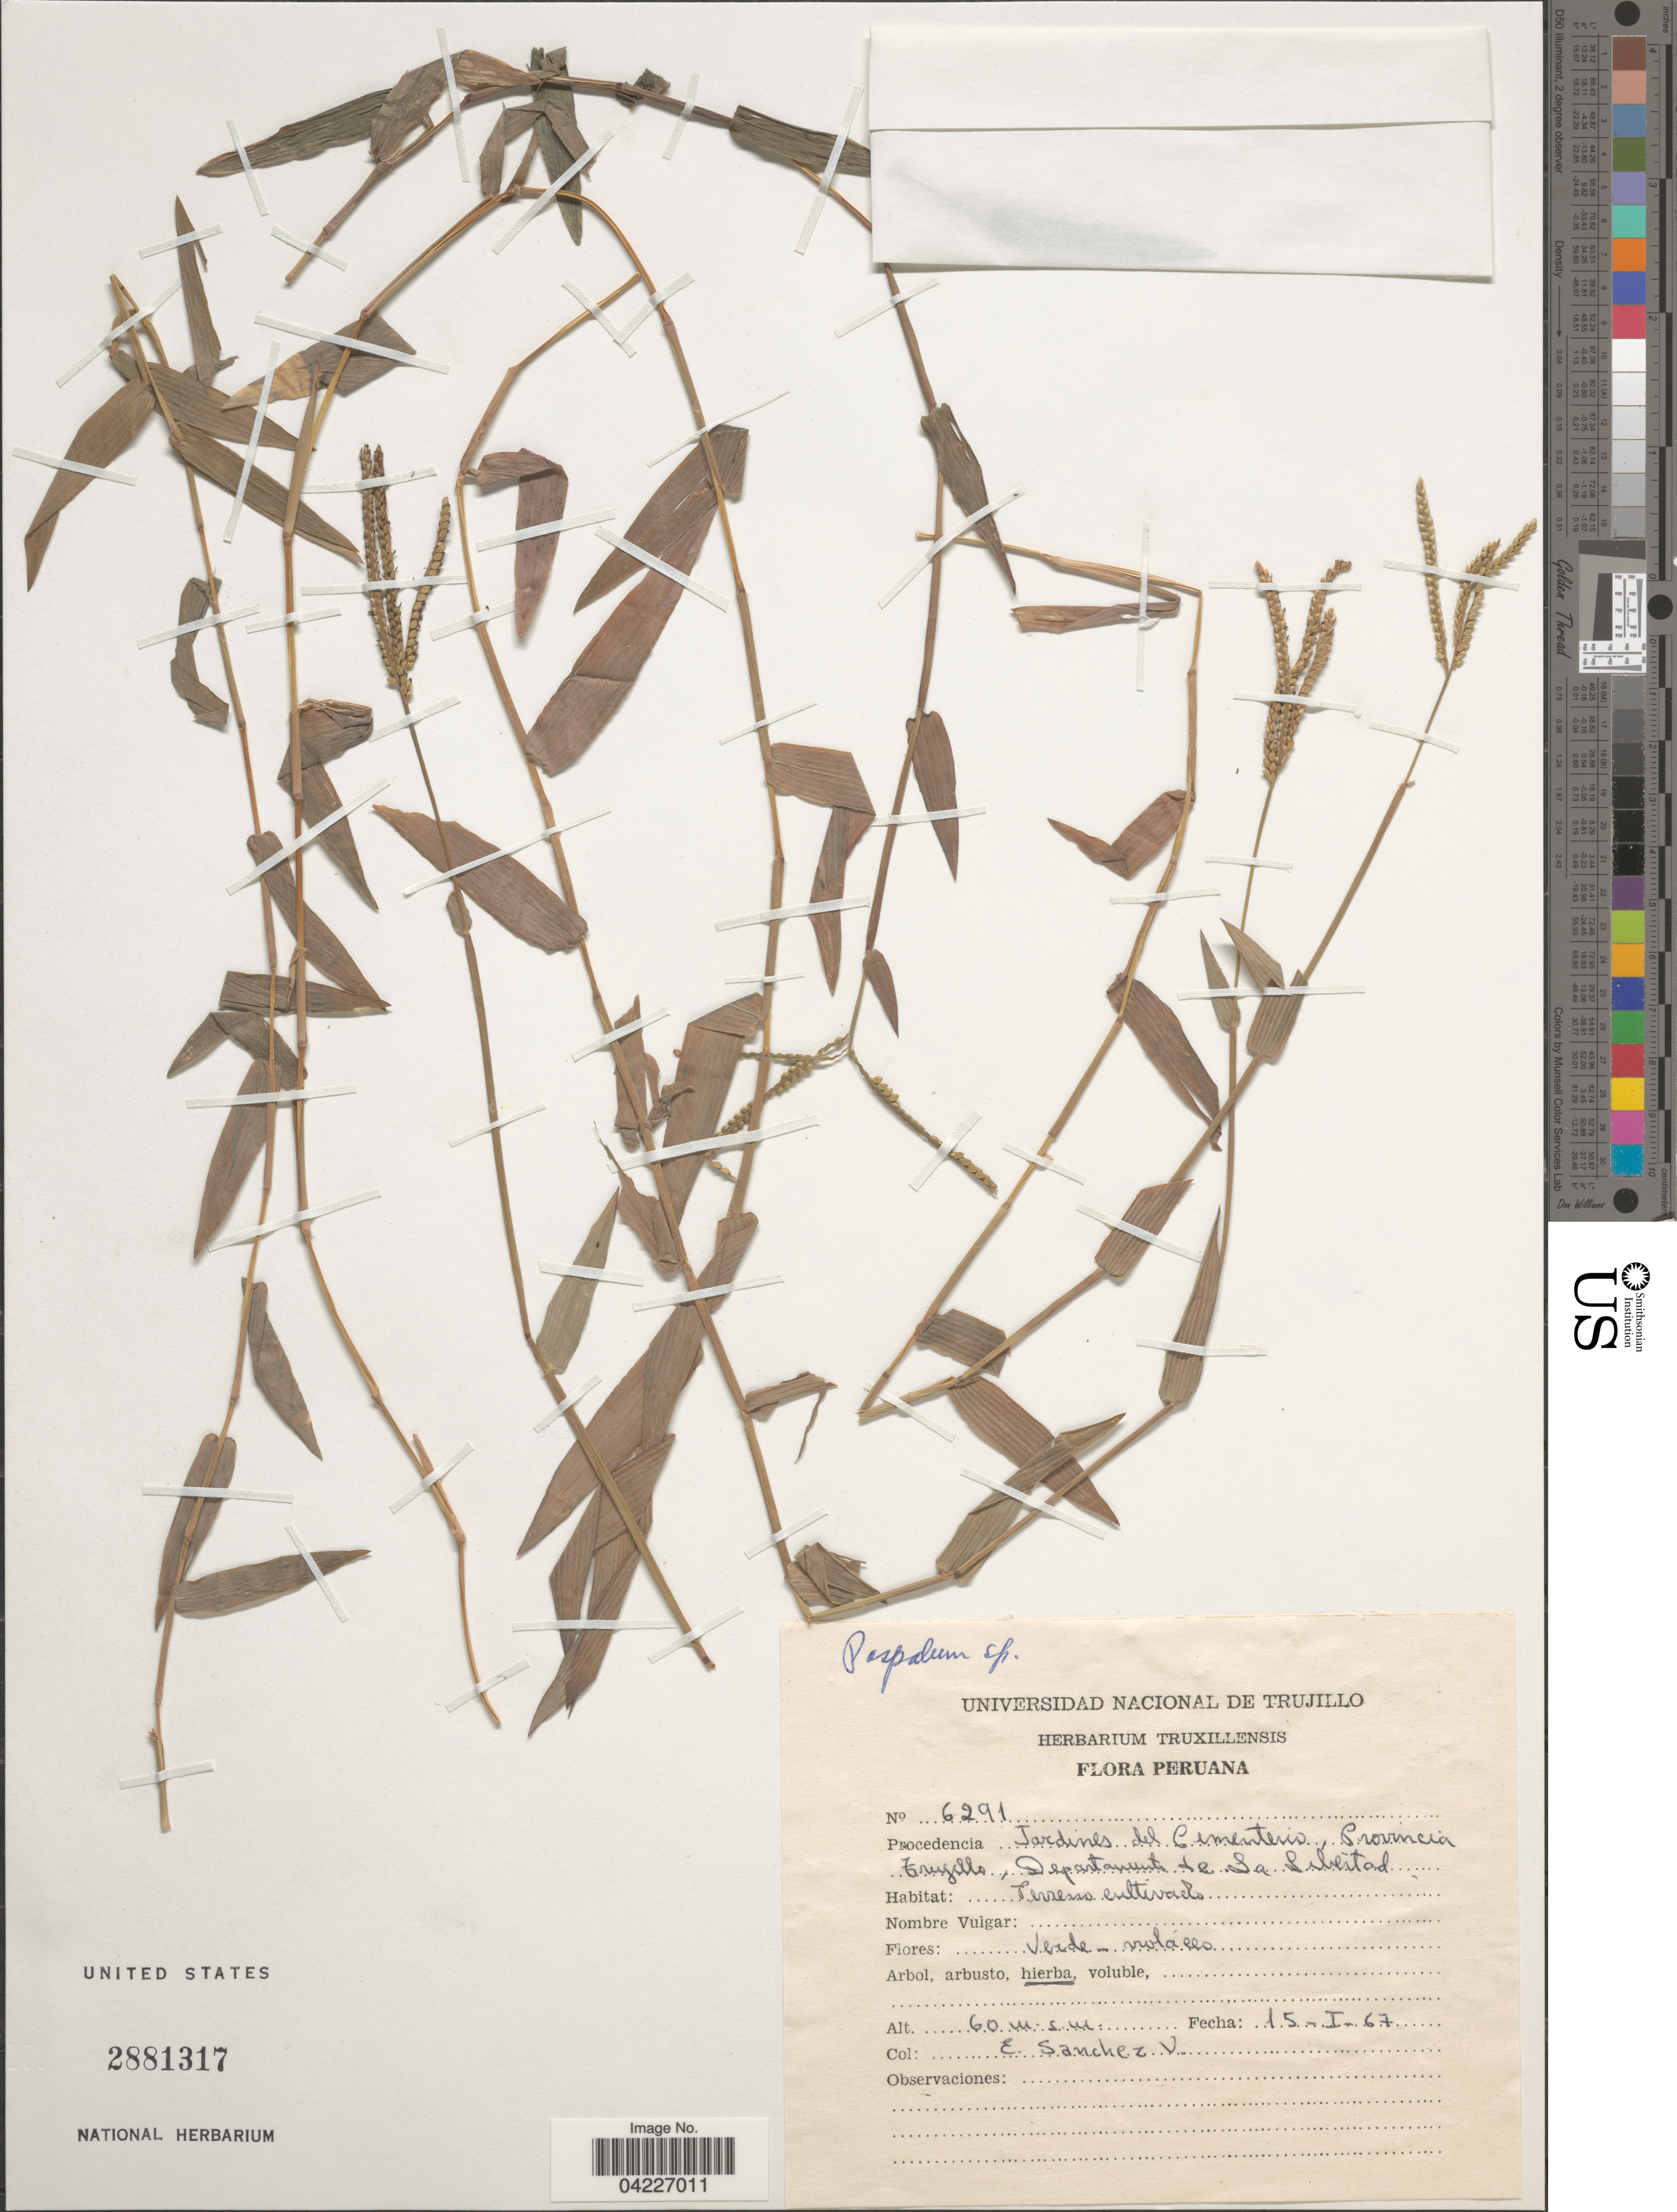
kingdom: Plantae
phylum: Tracheophyta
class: Liliopsida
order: Poales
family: Poaceae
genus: Paspalum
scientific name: Paspalum sp.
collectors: E. Sánchez V.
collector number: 6291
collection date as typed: Transcribed d/m/y: 15/1/67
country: Peru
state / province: La Libertad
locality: Procedencia Jardines del Cementerio, Provincia Trujillo, Departamento de La Libertad. Terreno cultivado.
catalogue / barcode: US 2881317